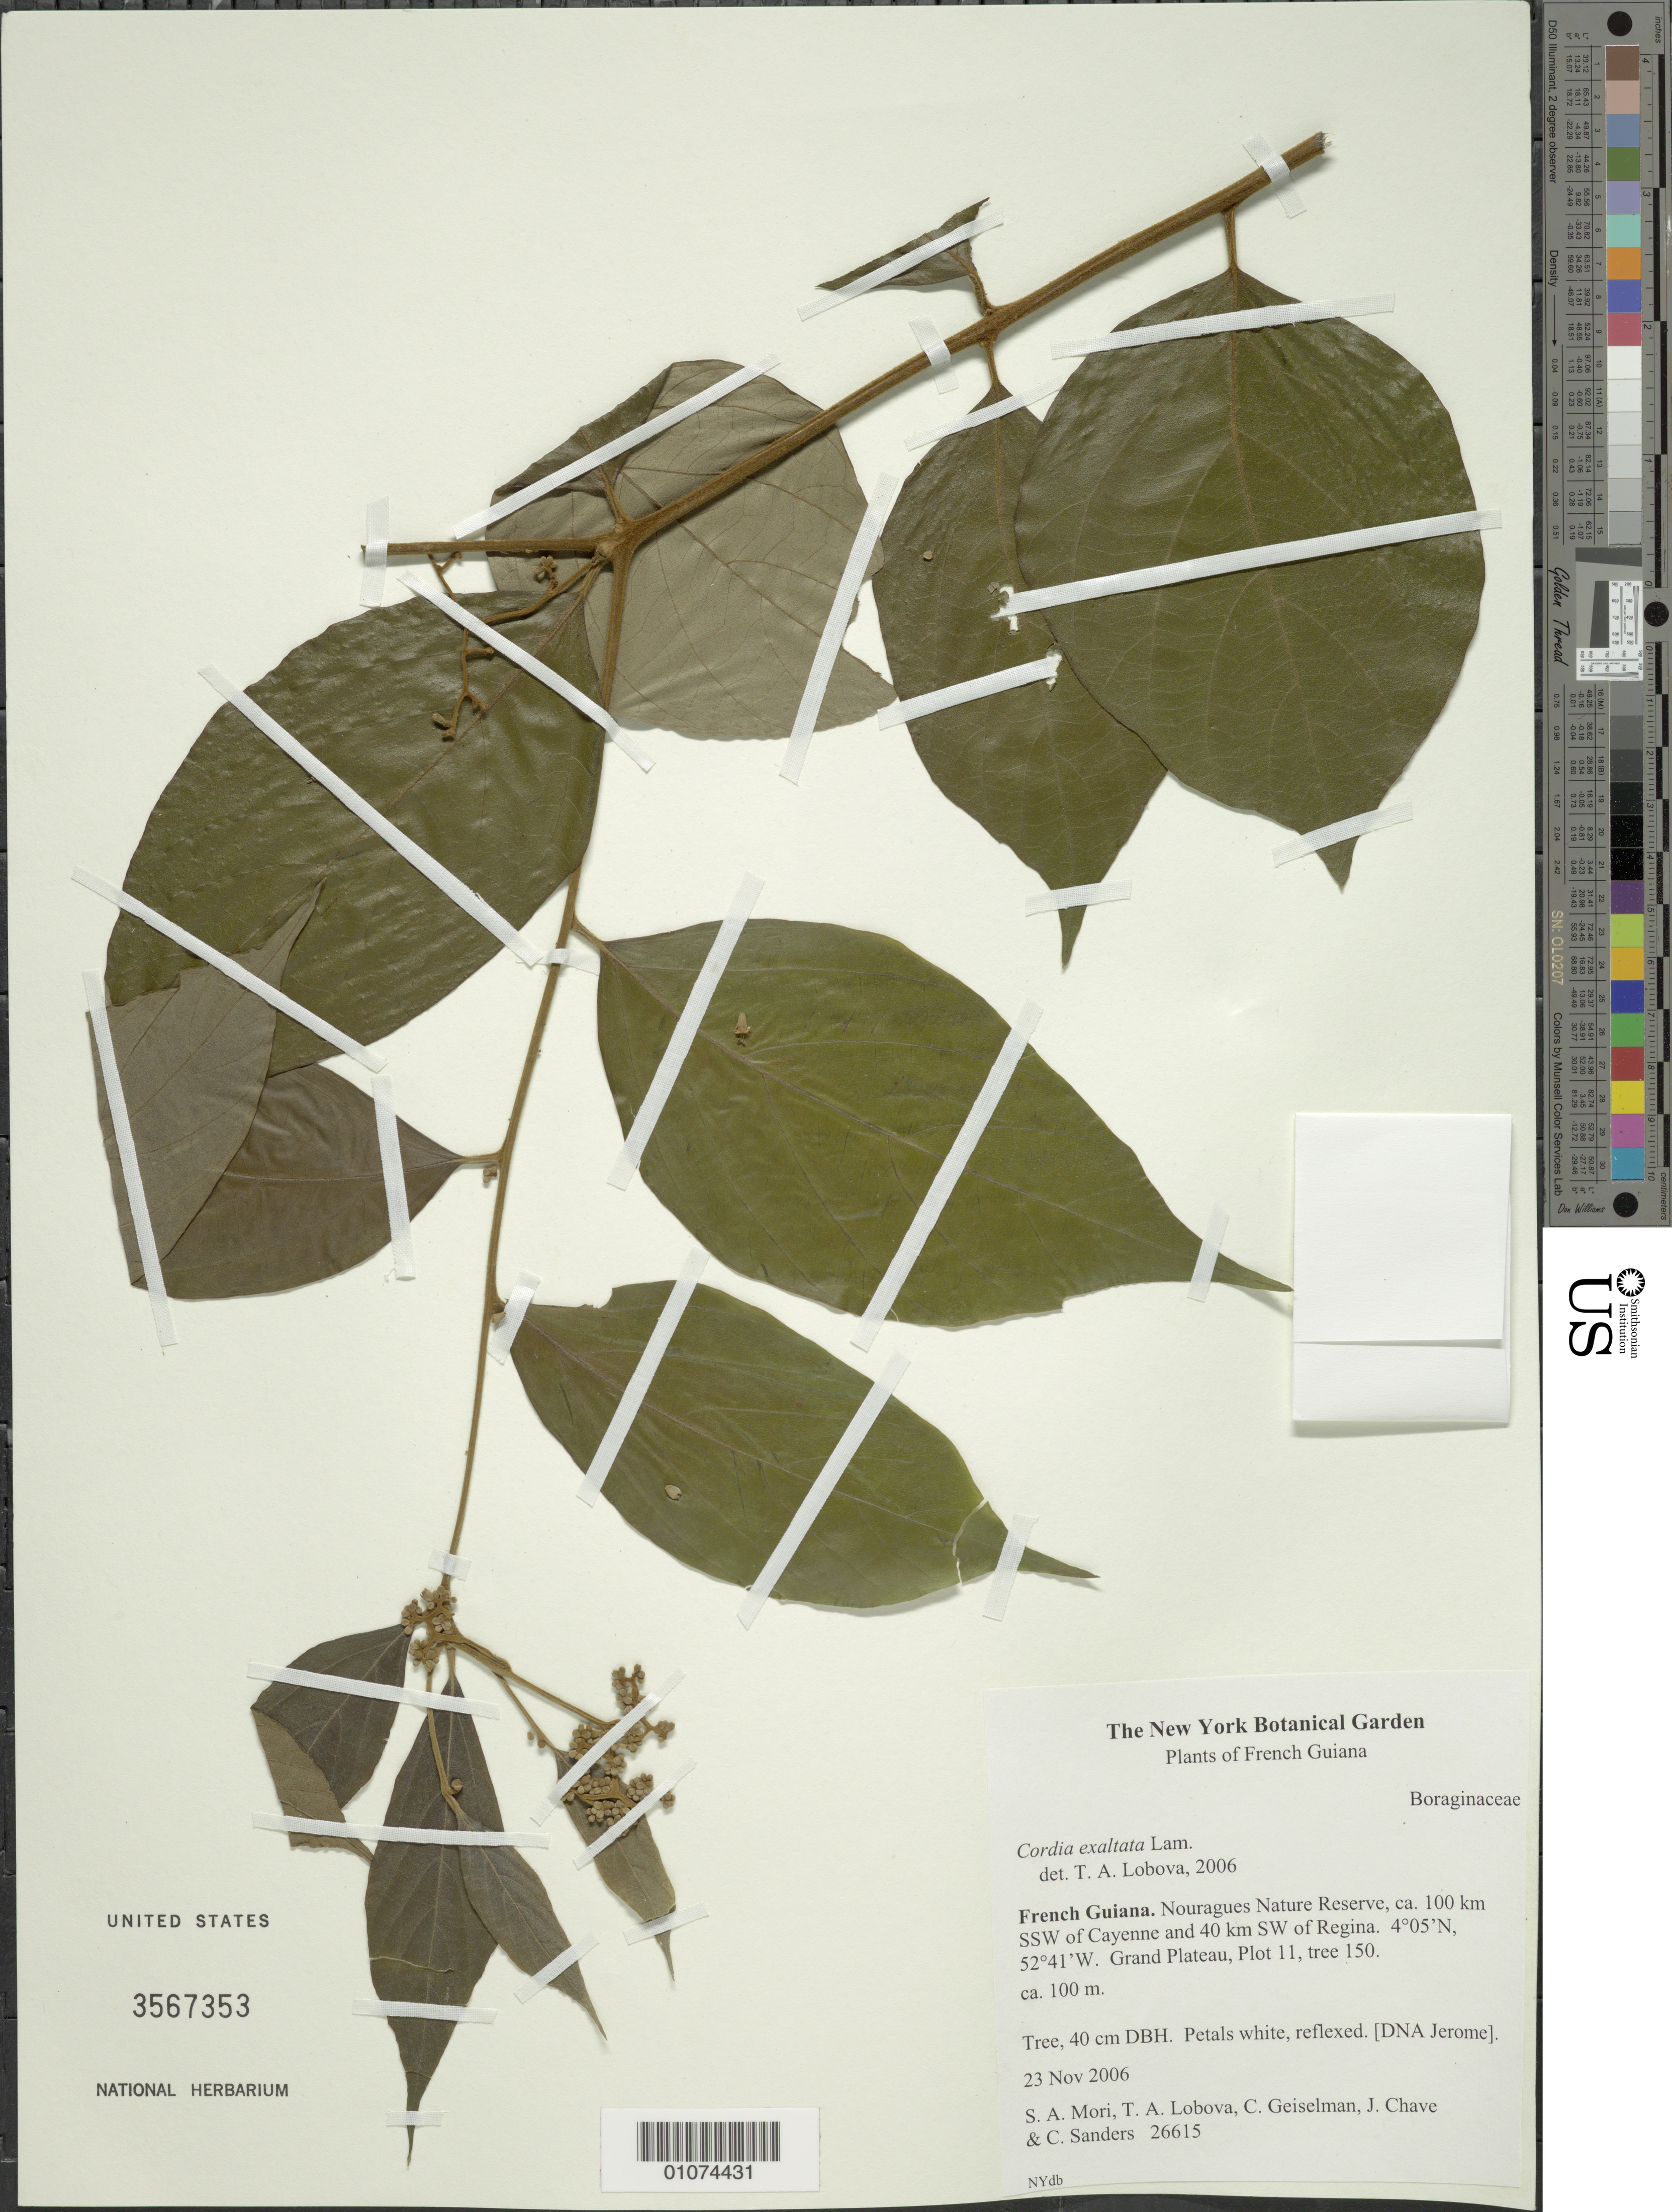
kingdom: Plantae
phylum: Tracheophyta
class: Magnoliopsida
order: Boraginales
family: Cordiaceae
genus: Cordia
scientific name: Cordia exaltata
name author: Lam.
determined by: Lobova, T. A.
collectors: S. Mori, T. Lobova, C. Geiselman, J. Chave & C. Sanders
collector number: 26615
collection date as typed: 23-Nov-06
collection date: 2006-11-23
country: French Guiana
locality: Nouragues Nature Reserve, ca. 100 km SSW of Cayenne and 40 km SW of Regina.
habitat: Grand Plateau, Plot 11, tree 150.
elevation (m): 100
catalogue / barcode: US 3567353